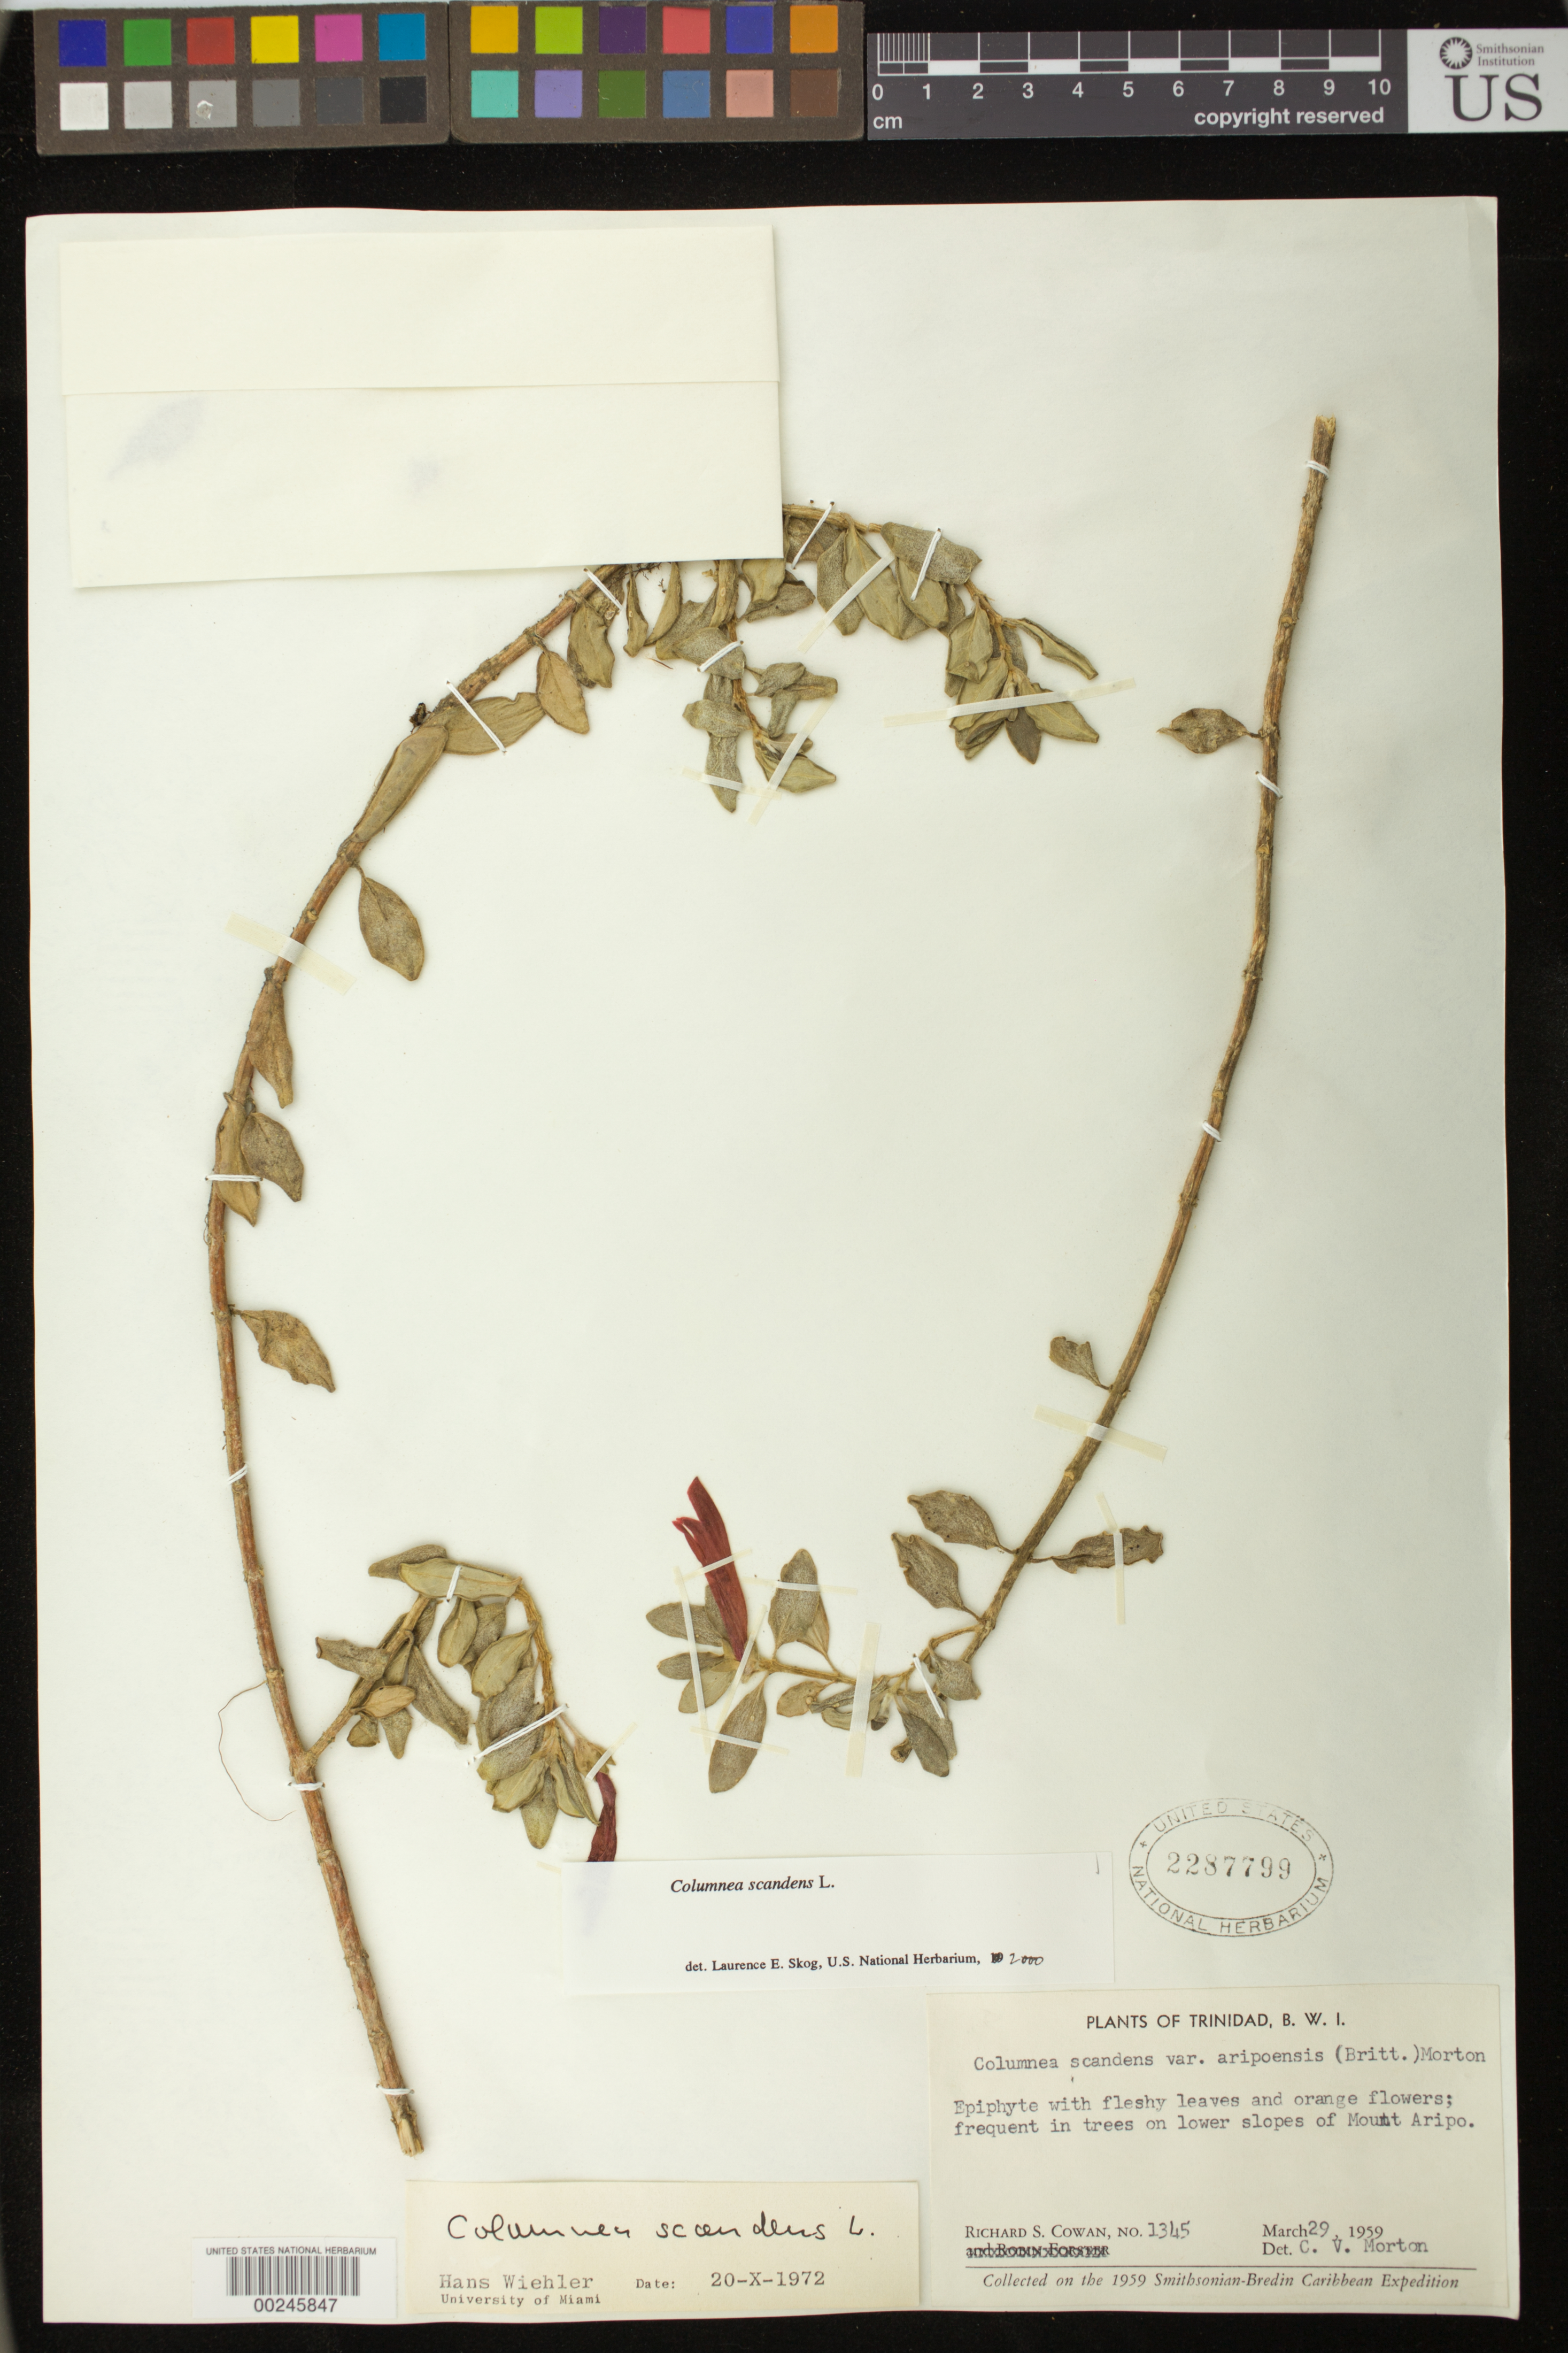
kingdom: Plantae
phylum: Tracheophyta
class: Magnoliopsida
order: Lamiales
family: Gesneriaceae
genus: Columnea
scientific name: Columnea scandens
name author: L.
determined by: Skog, Laurence E.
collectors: R. S. Cowan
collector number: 1345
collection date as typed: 29 Mar 1959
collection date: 1959-03-29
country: Trinidad and Tobago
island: Trinidad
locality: On lower slopes of Mount Aripo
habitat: Frequent in trees on lower slopes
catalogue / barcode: US 2287799